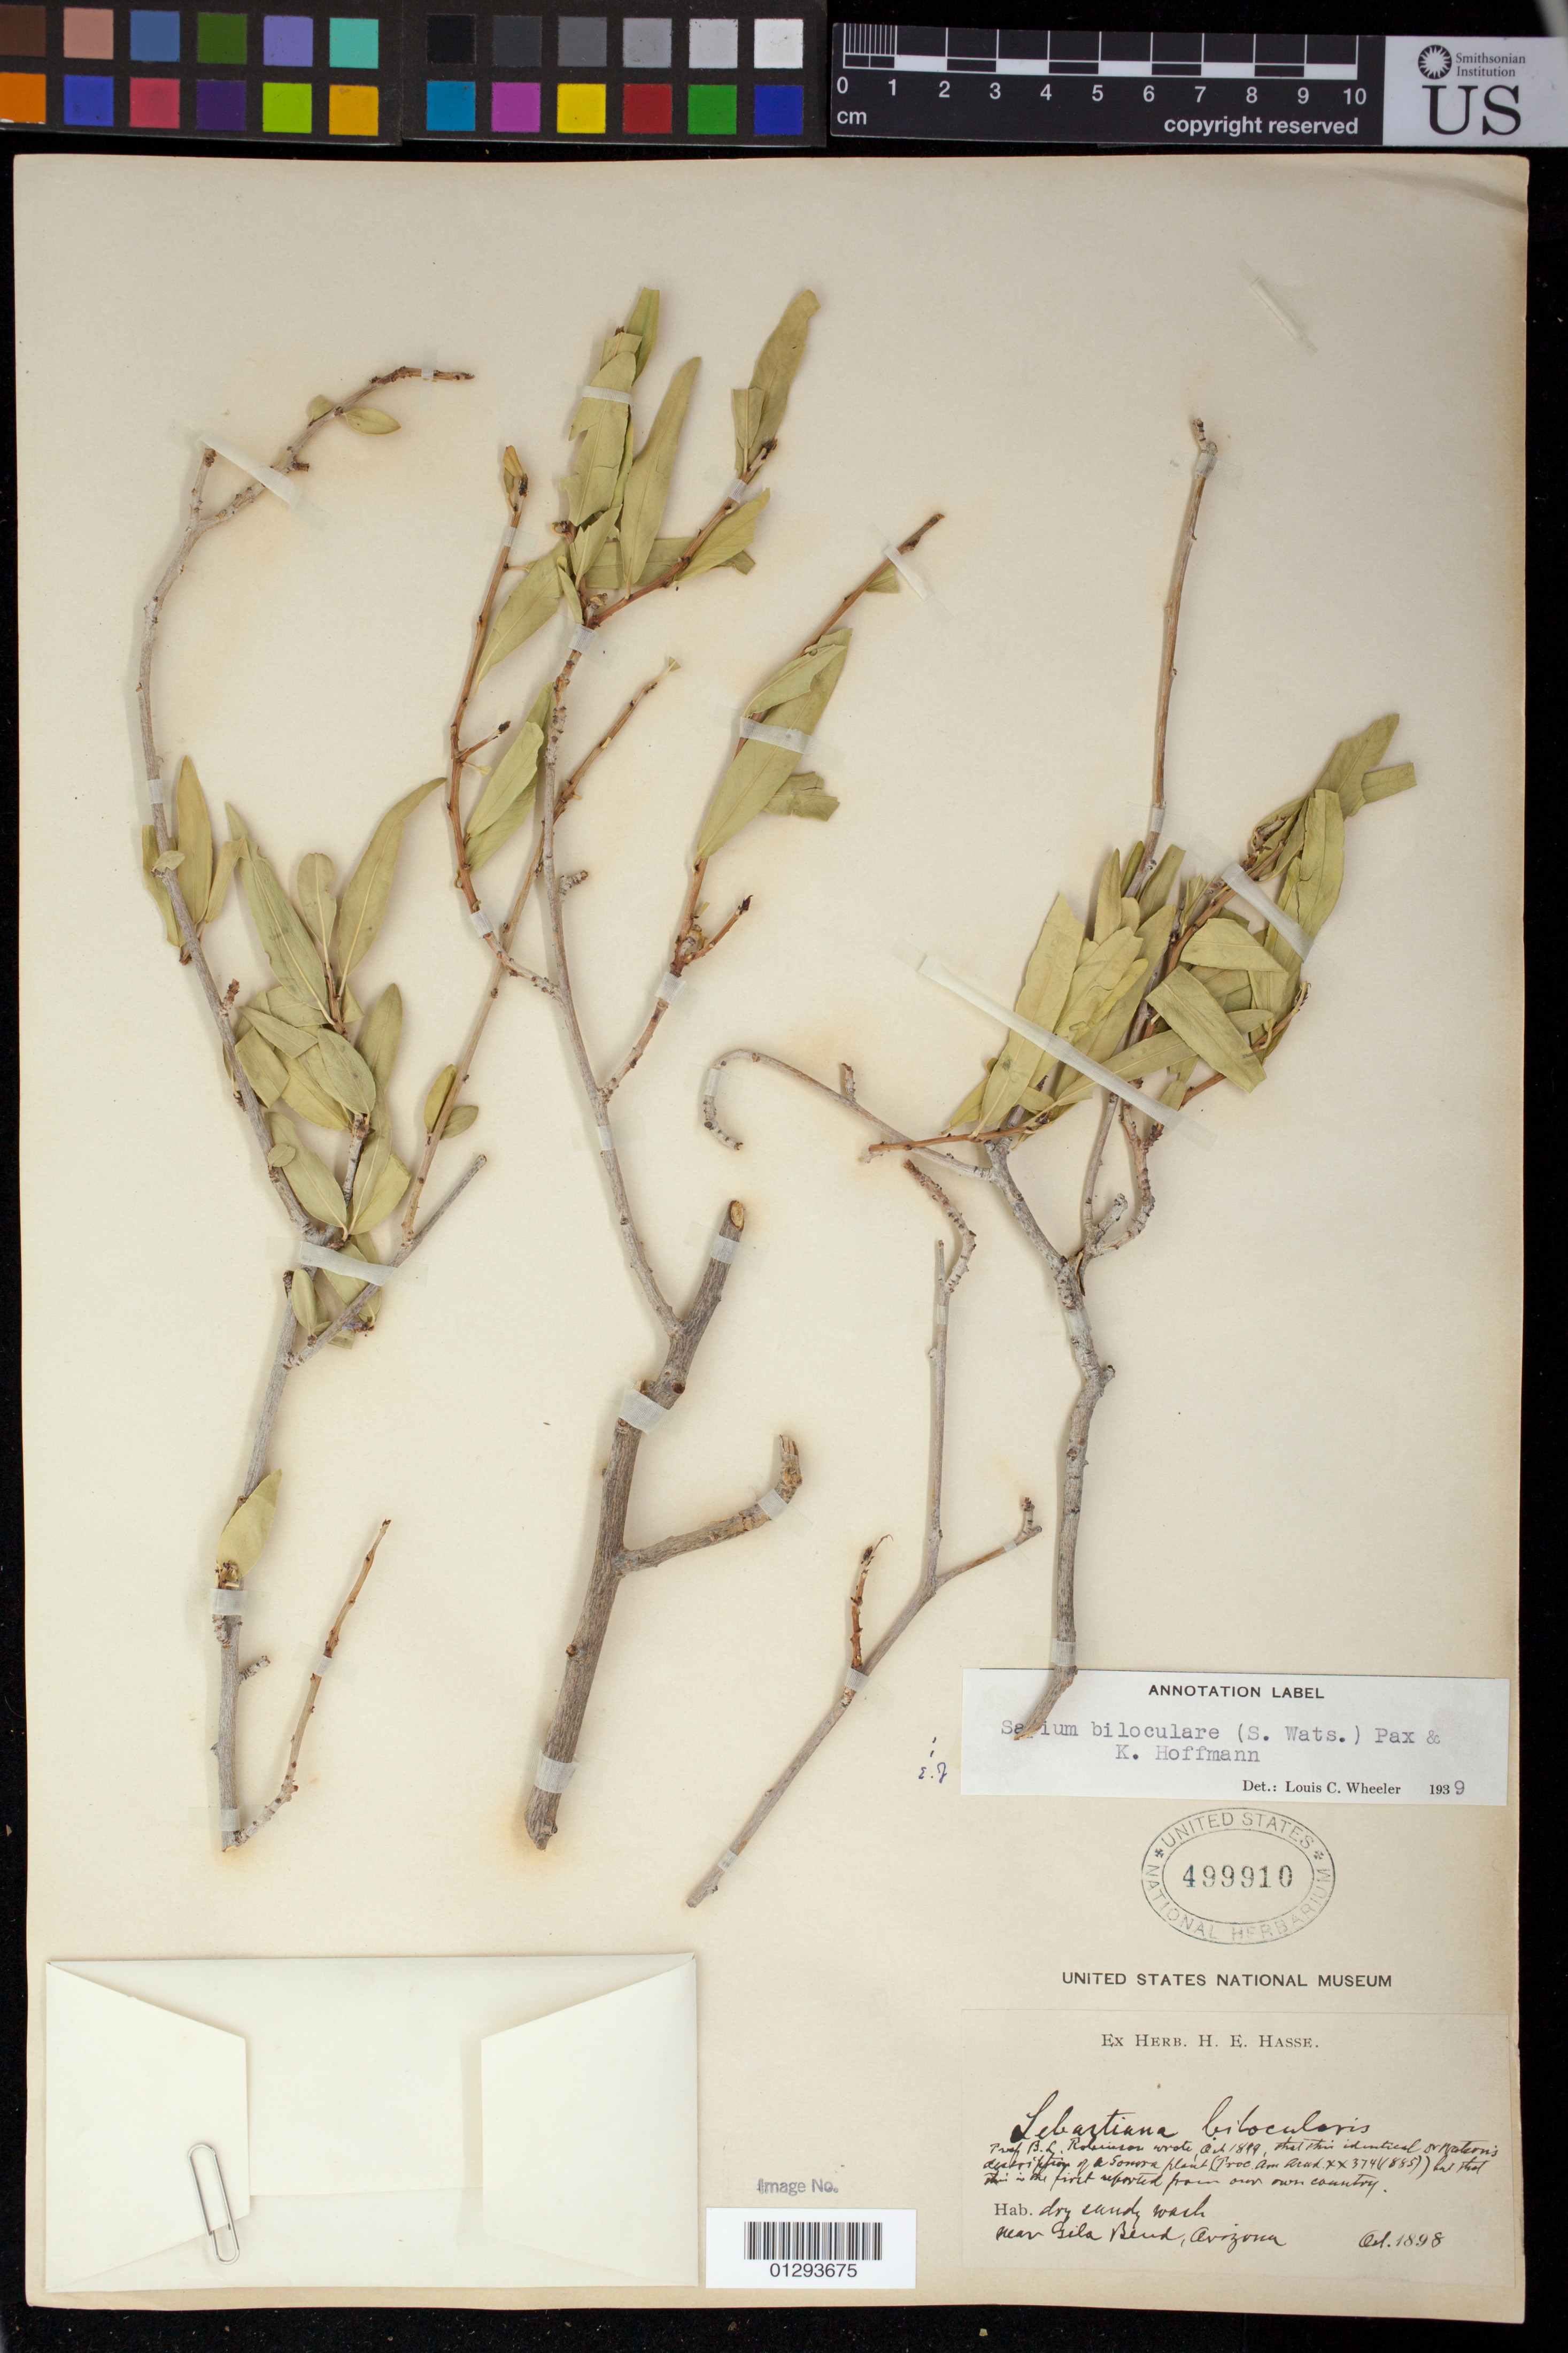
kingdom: Plantae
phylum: Tracheophyta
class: Magnoliopsida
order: Malpighiales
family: Euphorbiaceae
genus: Sebastiania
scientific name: Sebastiania bilocularis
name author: S. Watson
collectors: ex herb. H.E. Hasse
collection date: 1898-10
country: United States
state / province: Arizona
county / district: Maricopa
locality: dry sandy wash near Gila Bend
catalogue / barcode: US 499910